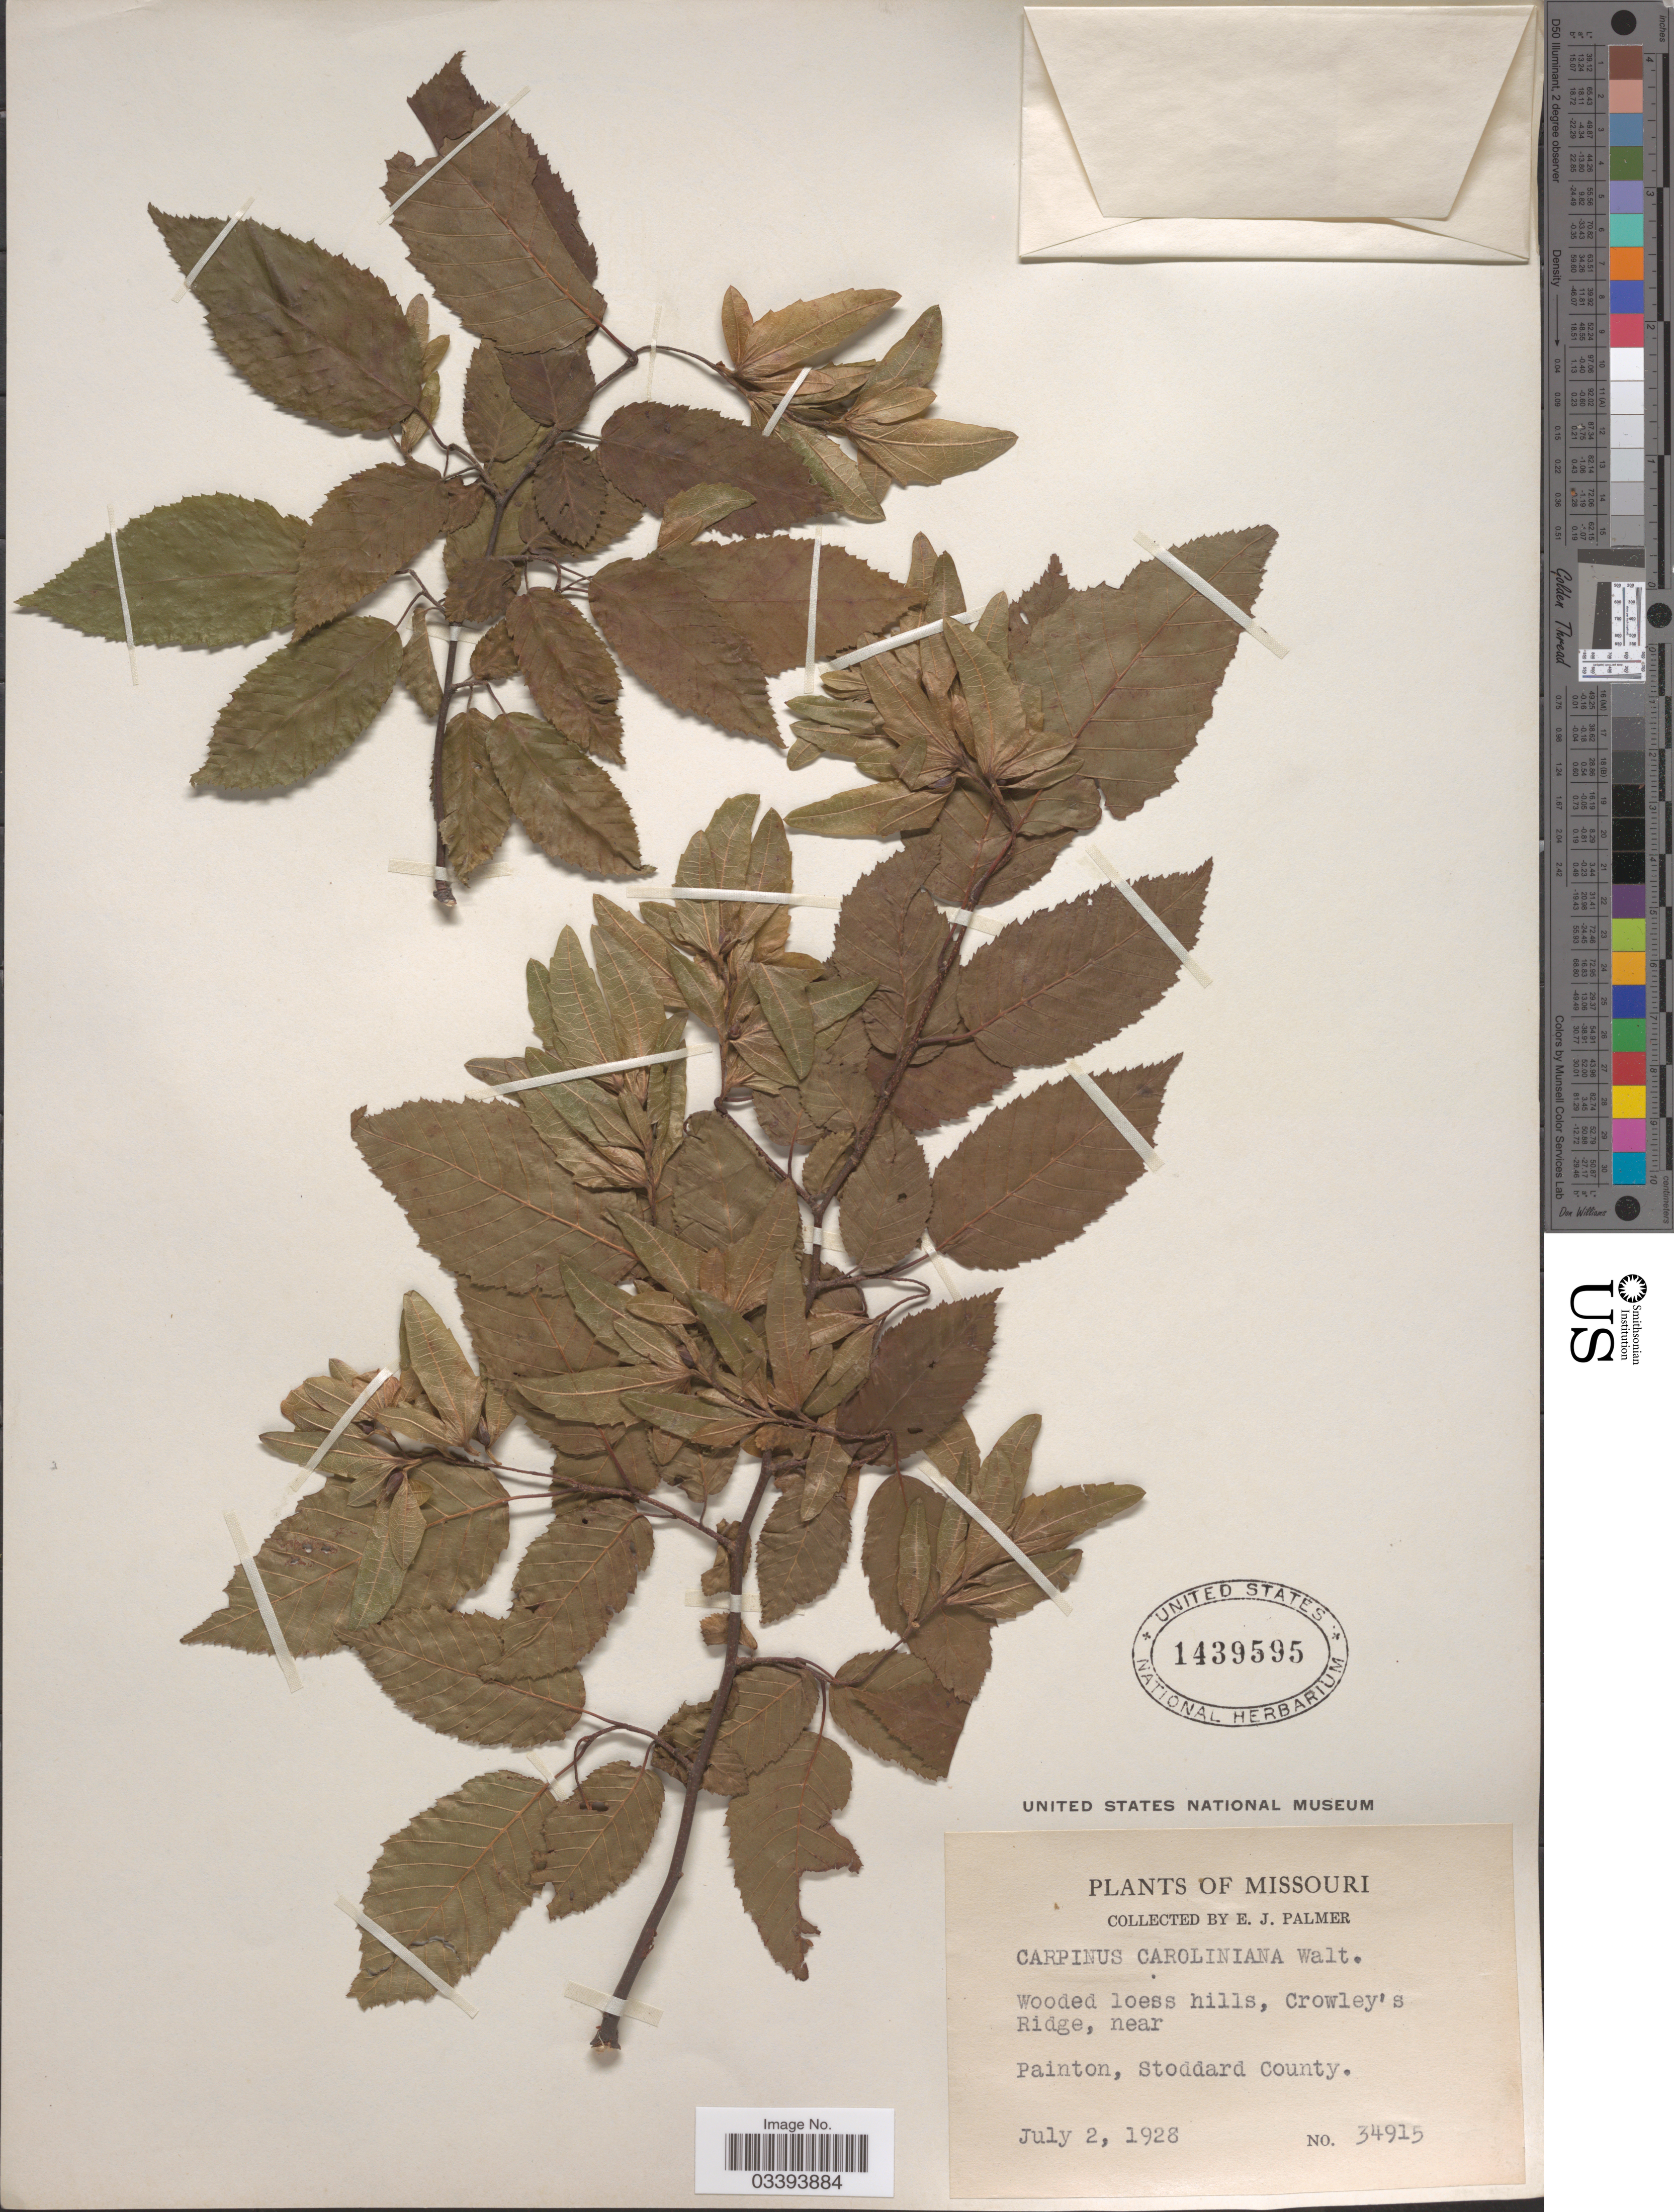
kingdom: Plantae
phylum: Tracheophyta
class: Magnoliopsida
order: Fagales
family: Betulaceae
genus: Carpinus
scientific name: Carpinus caroliniana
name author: Walter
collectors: E. J. Palmer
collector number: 34915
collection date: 1928-07-02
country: United States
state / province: Missouri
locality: Wooded loess hills, Crowley's Ridge, near Painton, Stoddard County.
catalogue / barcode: US 1439595